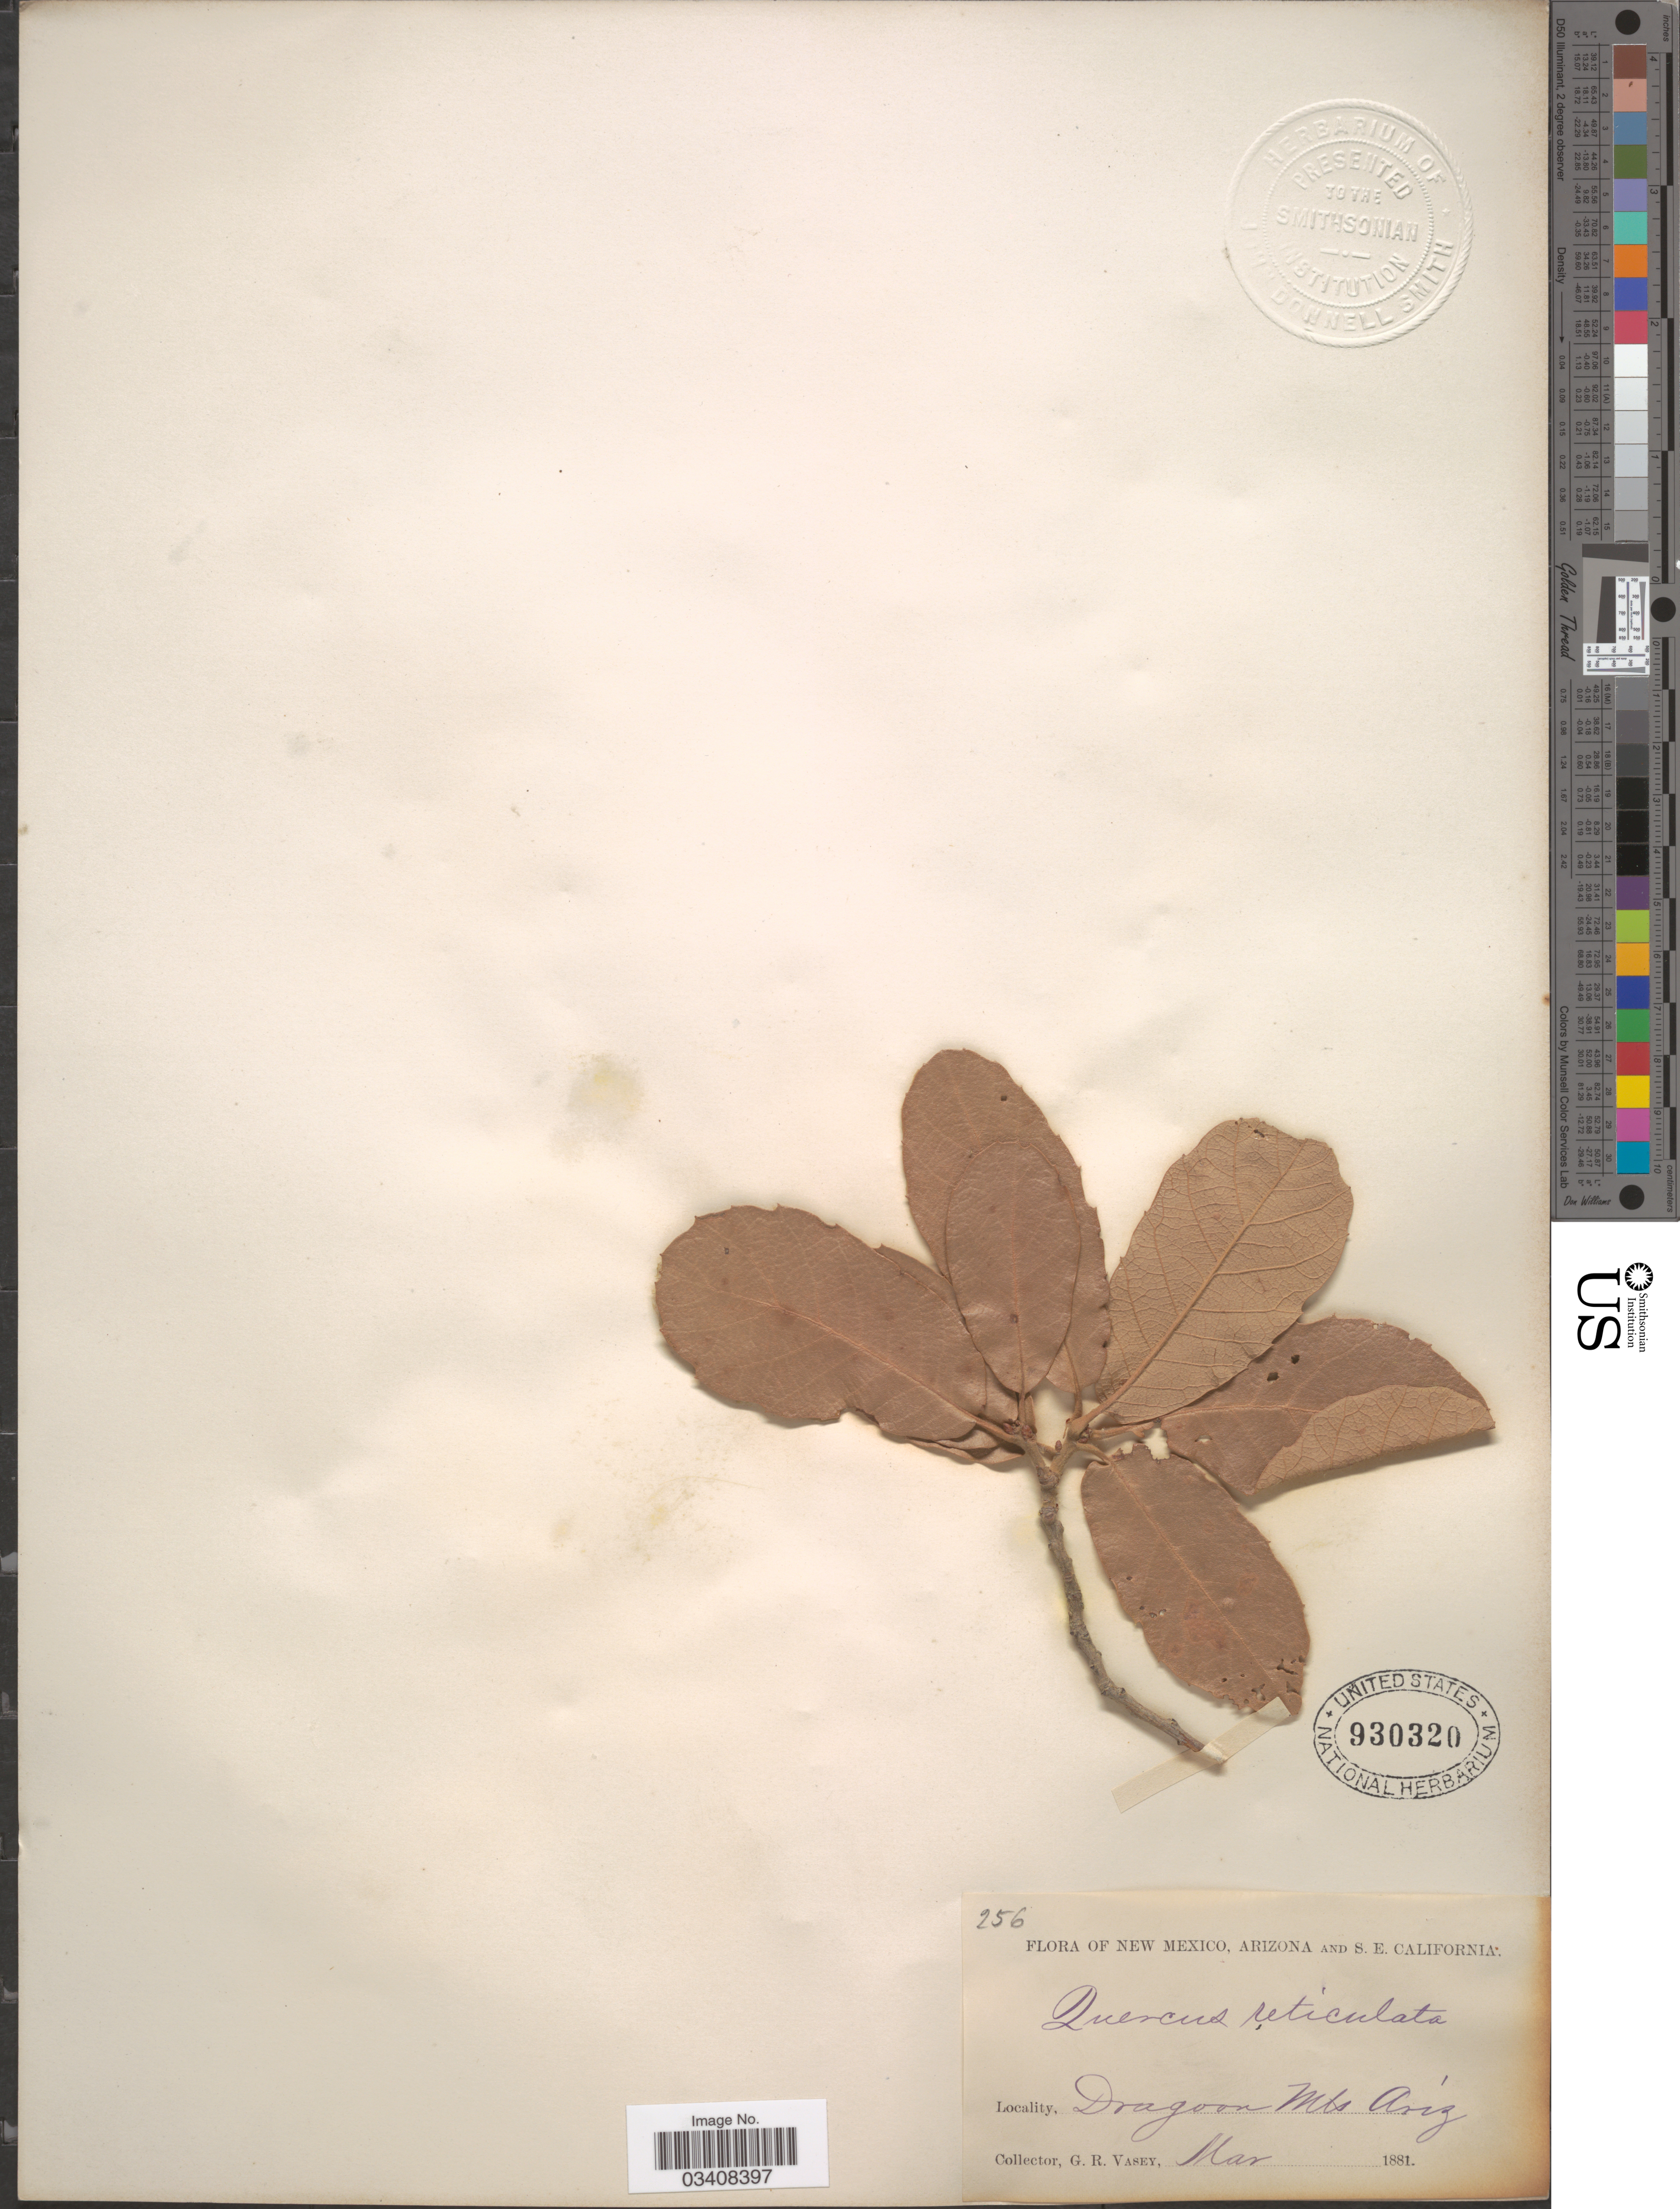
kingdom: Plantae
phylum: Tracheophyta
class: Magnoliopsida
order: Fagales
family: Fagaceae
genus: Quercus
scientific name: Quercus rugosa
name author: Née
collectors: G. R. Vasey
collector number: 256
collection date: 1881-03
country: United States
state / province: Arizona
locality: Dragon Mts.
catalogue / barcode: US 930320